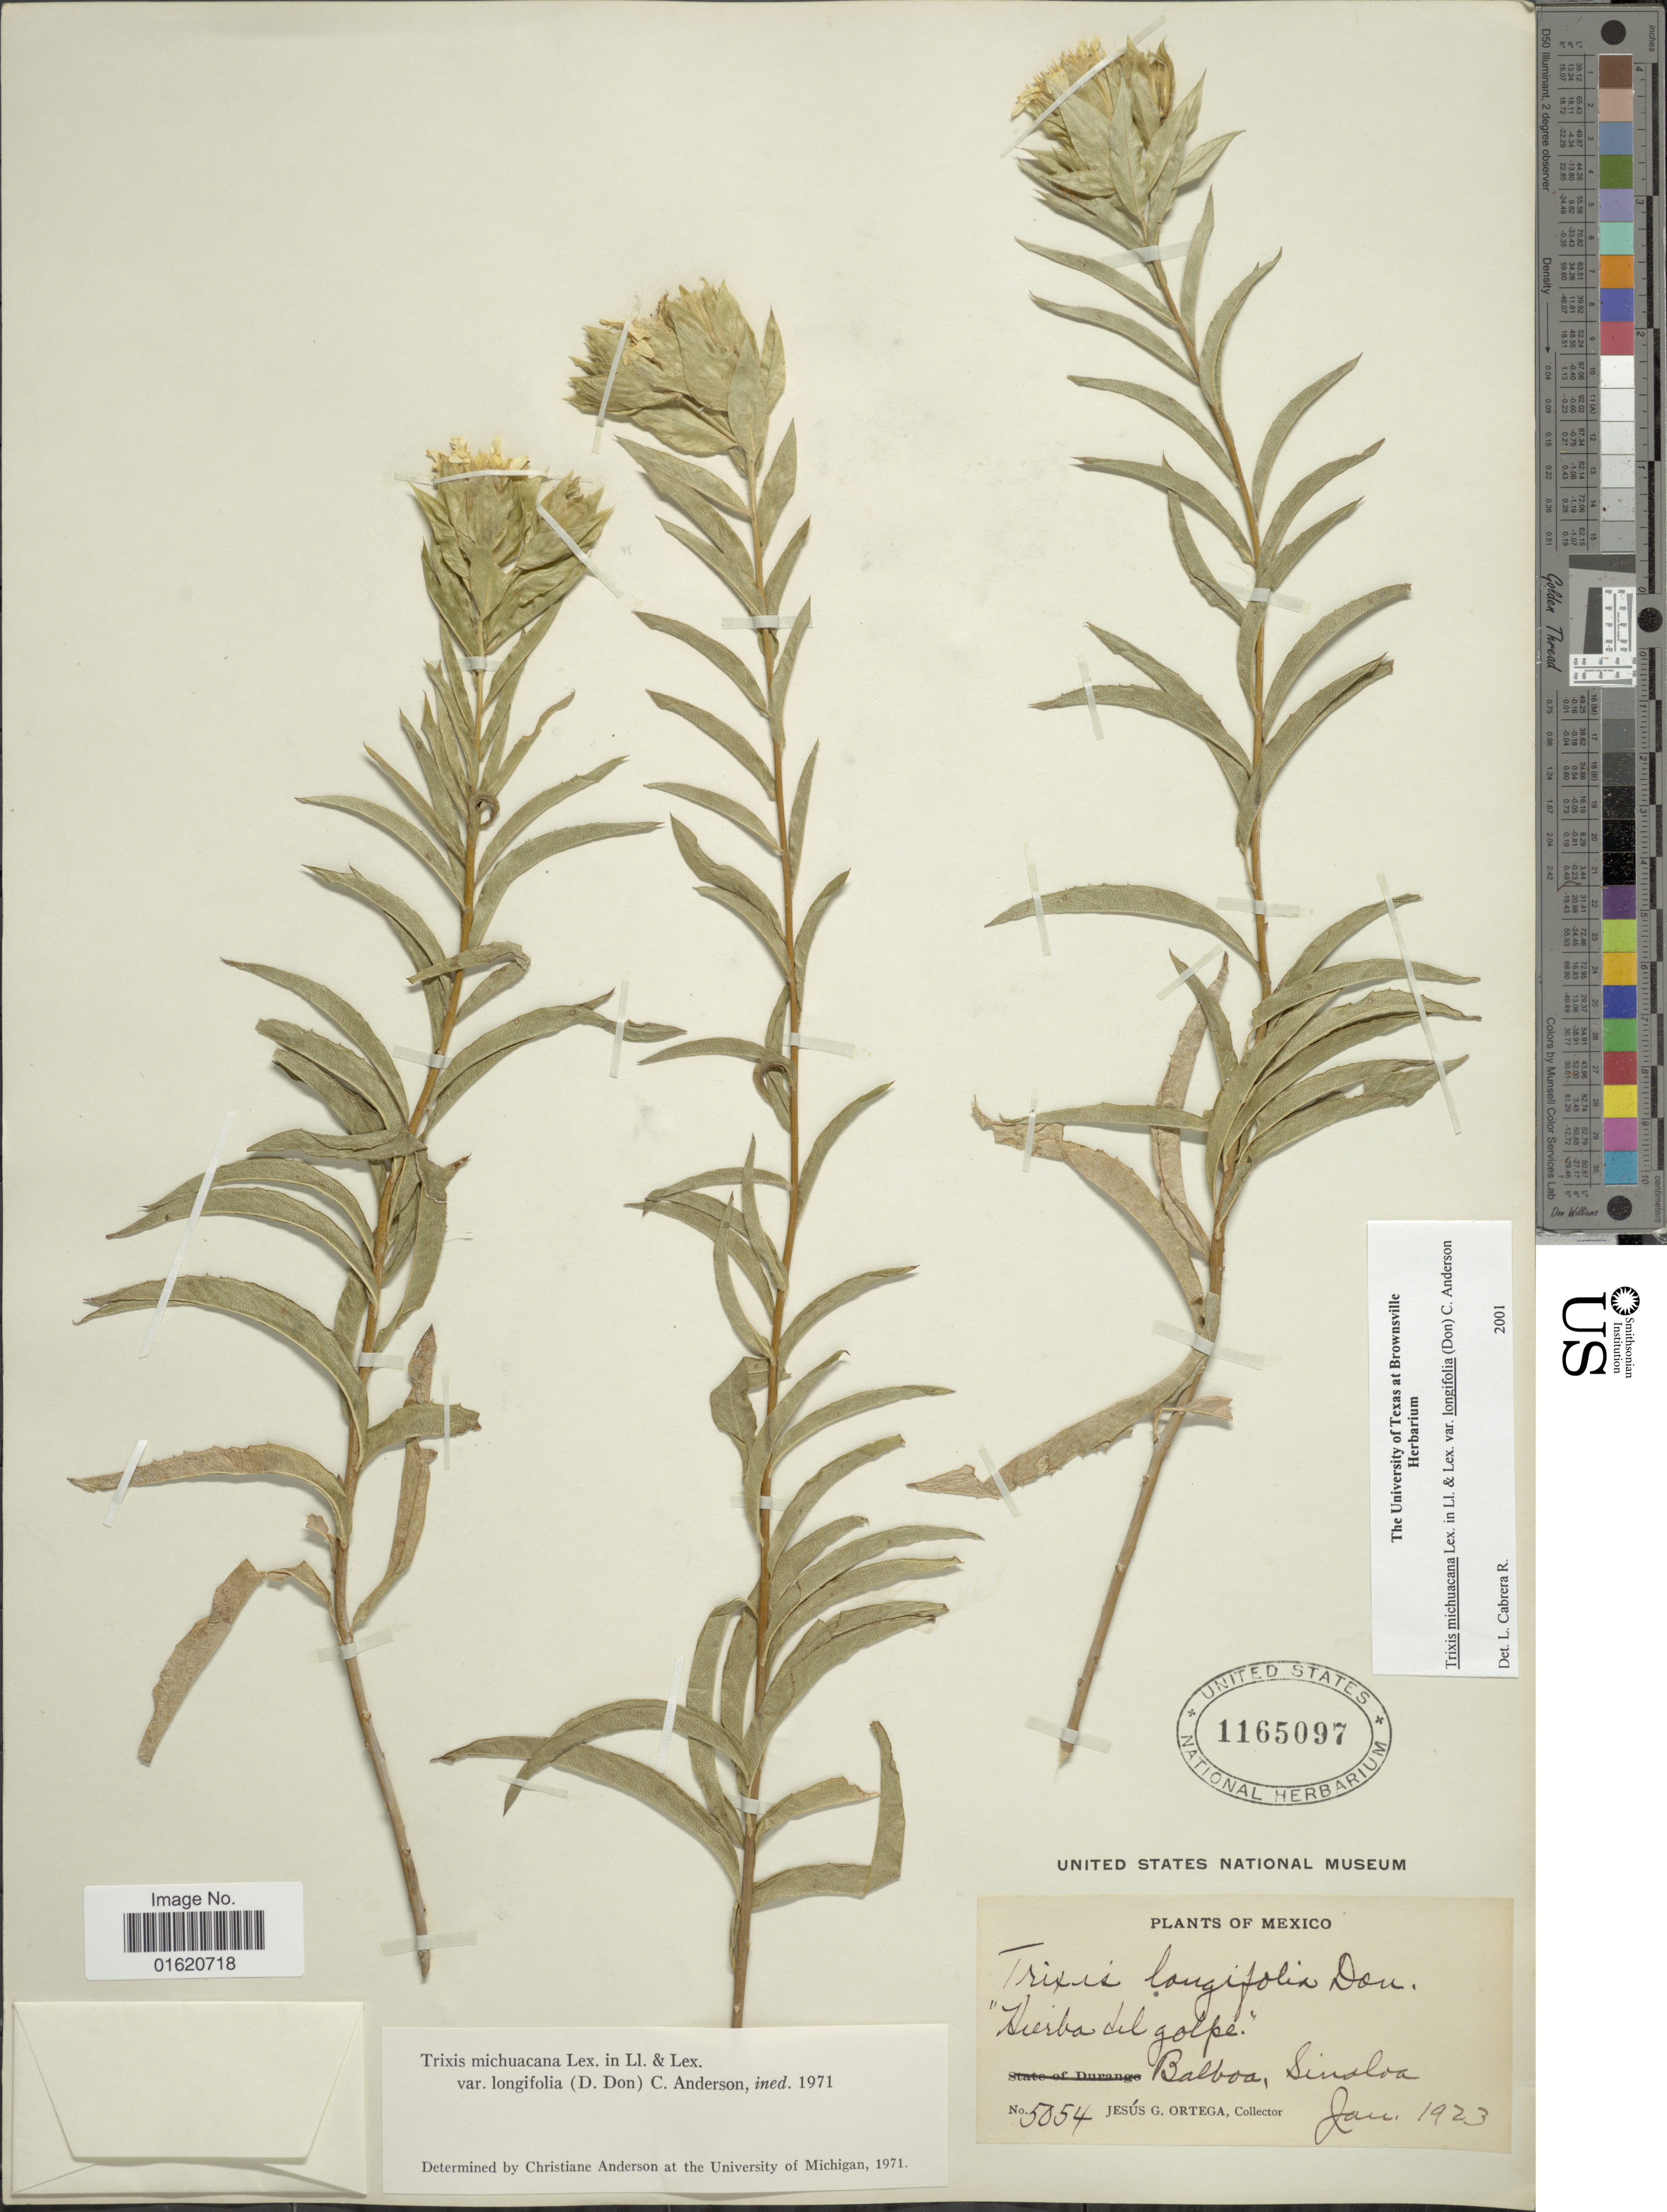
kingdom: Plantae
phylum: Tracheophyta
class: Magnoliopsida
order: Asterales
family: Asteraceae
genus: Trixis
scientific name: Trixis michuacana var. longifolia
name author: (D. Don) C.E. Anderson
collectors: J. Ortega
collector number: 5054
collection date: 1923-01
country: Mexico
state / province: Sinaloa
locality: Hierba del golpe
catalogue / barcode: US 1165097